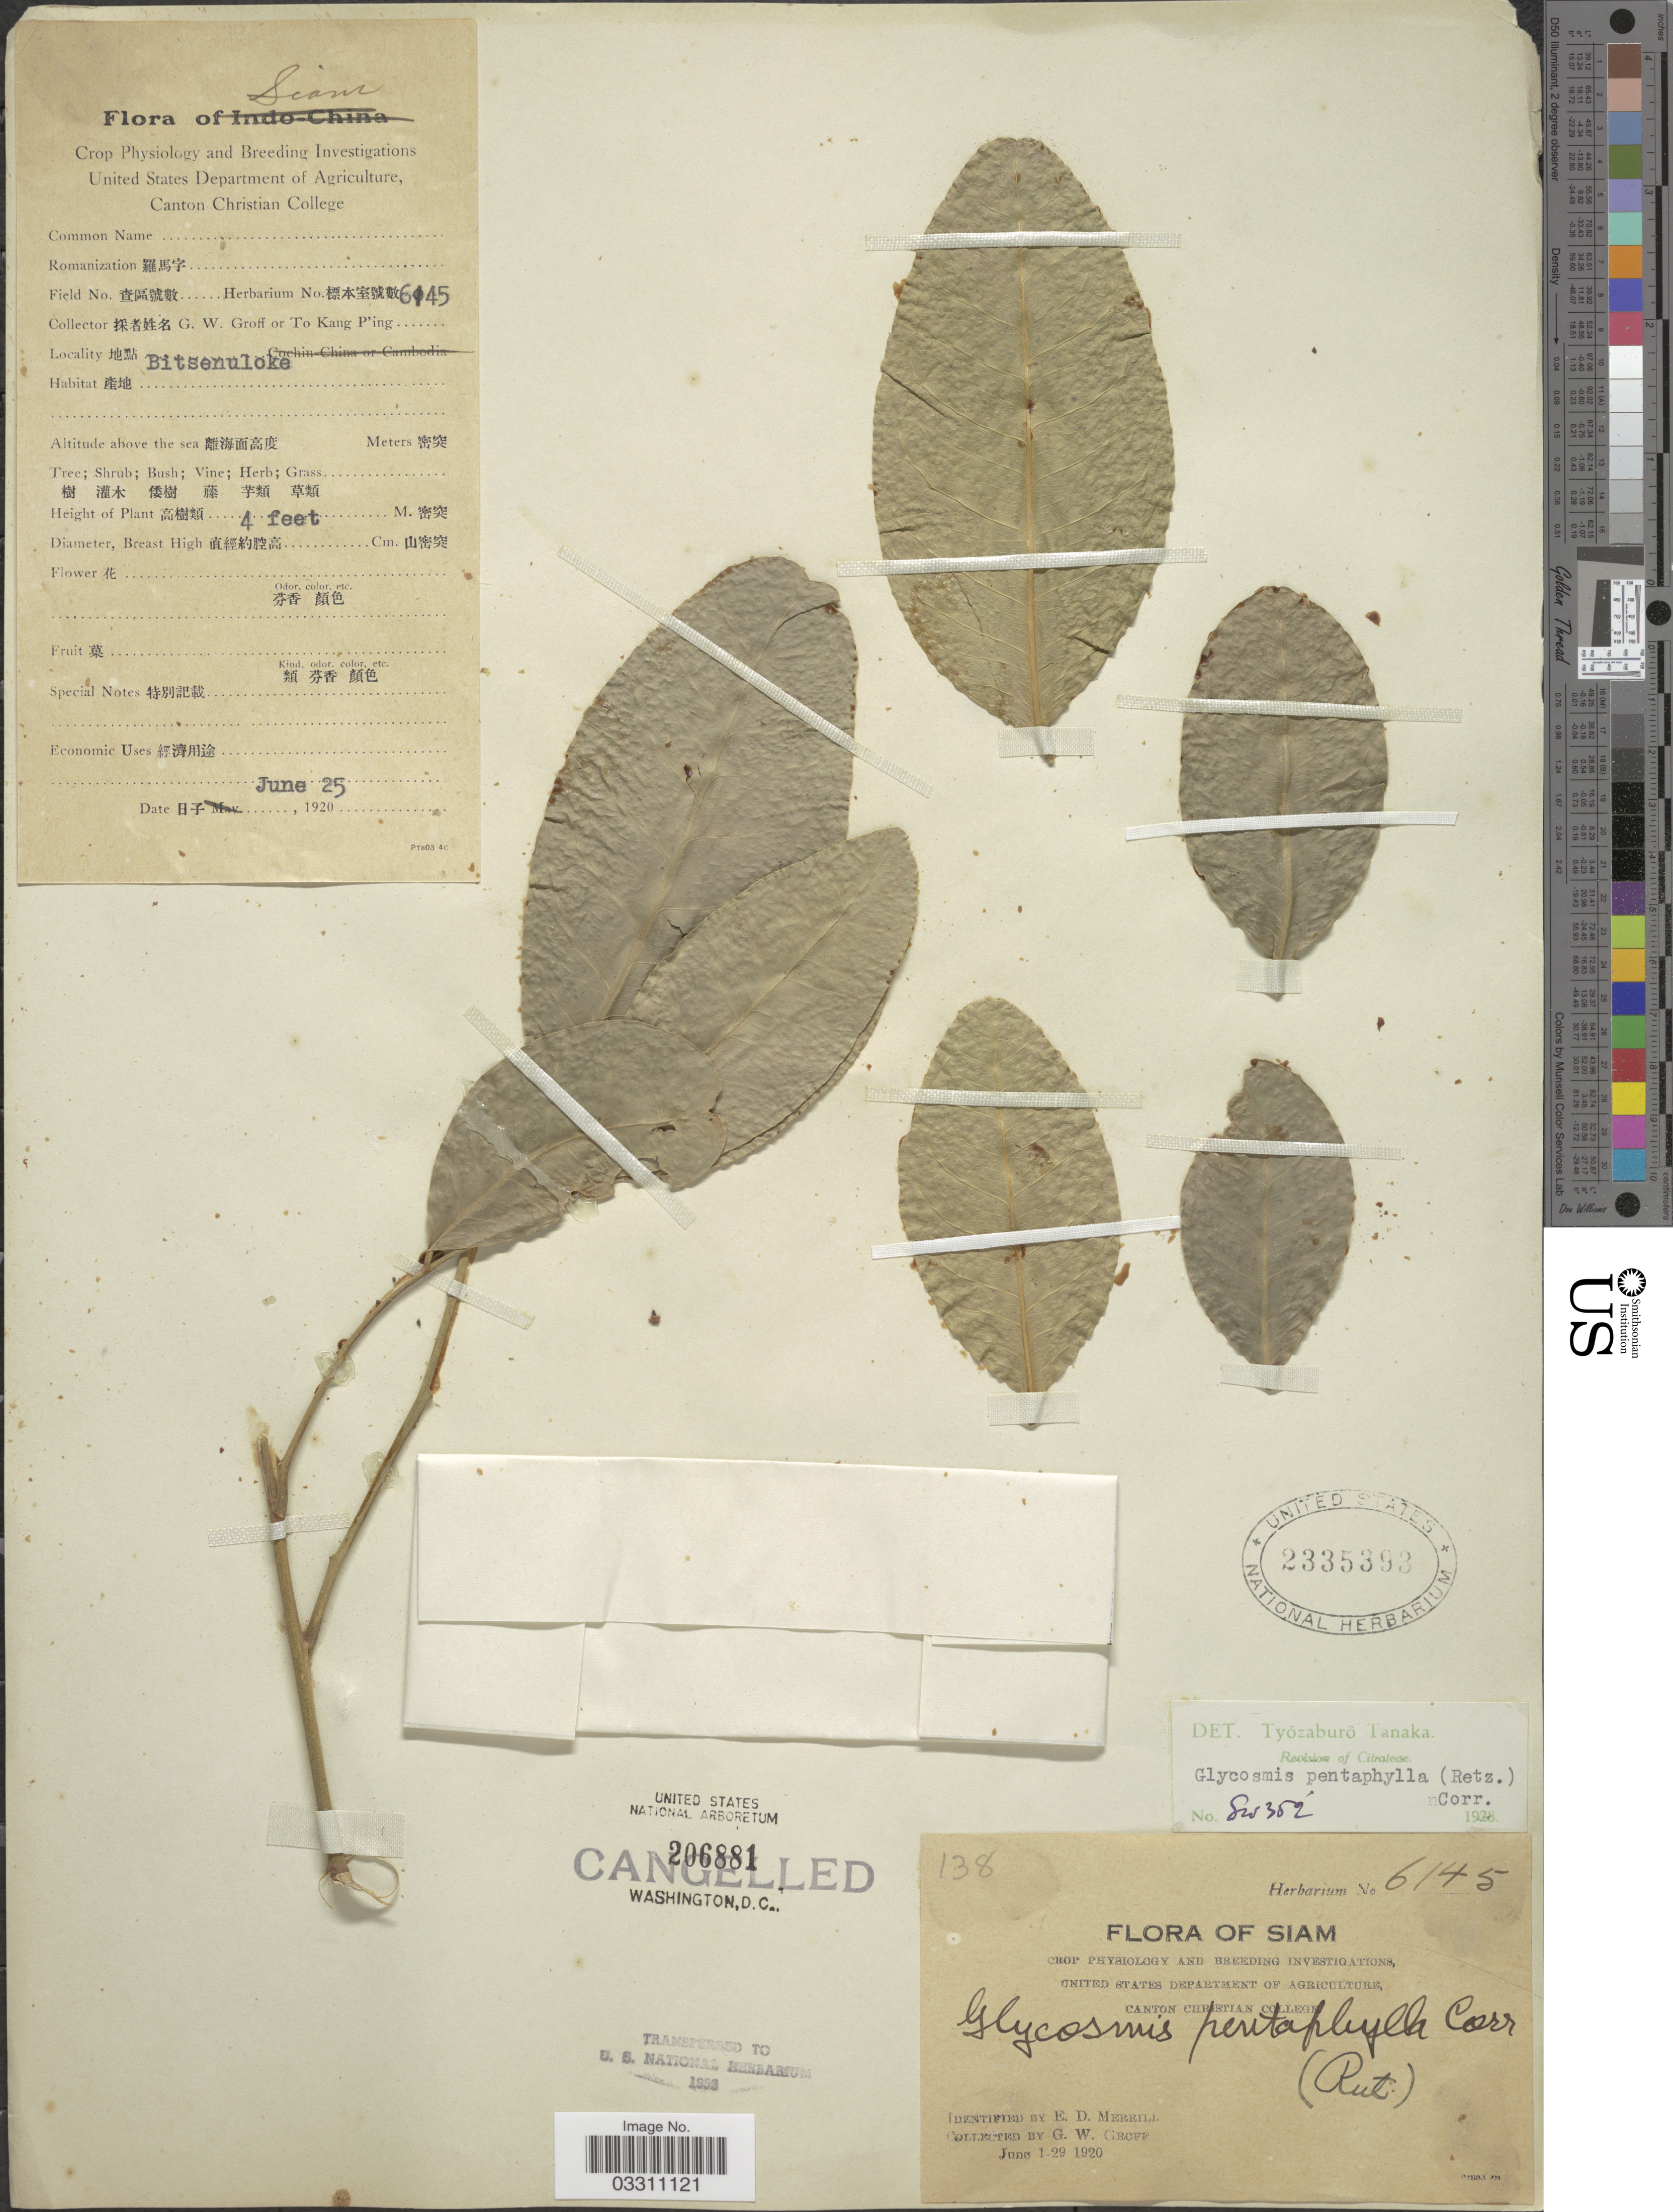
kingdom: Plantae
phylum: Tracheophyta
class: Magnoliopsida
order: Sapindales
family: Rutaceae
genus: Glycosmis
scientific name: Glycosmis pentaphylla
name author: (Retz.) DC.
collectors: G. Groff & T. Ping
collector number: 6145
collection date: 1920-06-25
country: Thailand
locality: Siam, Bitsenuloke.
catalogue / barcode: US 2335393